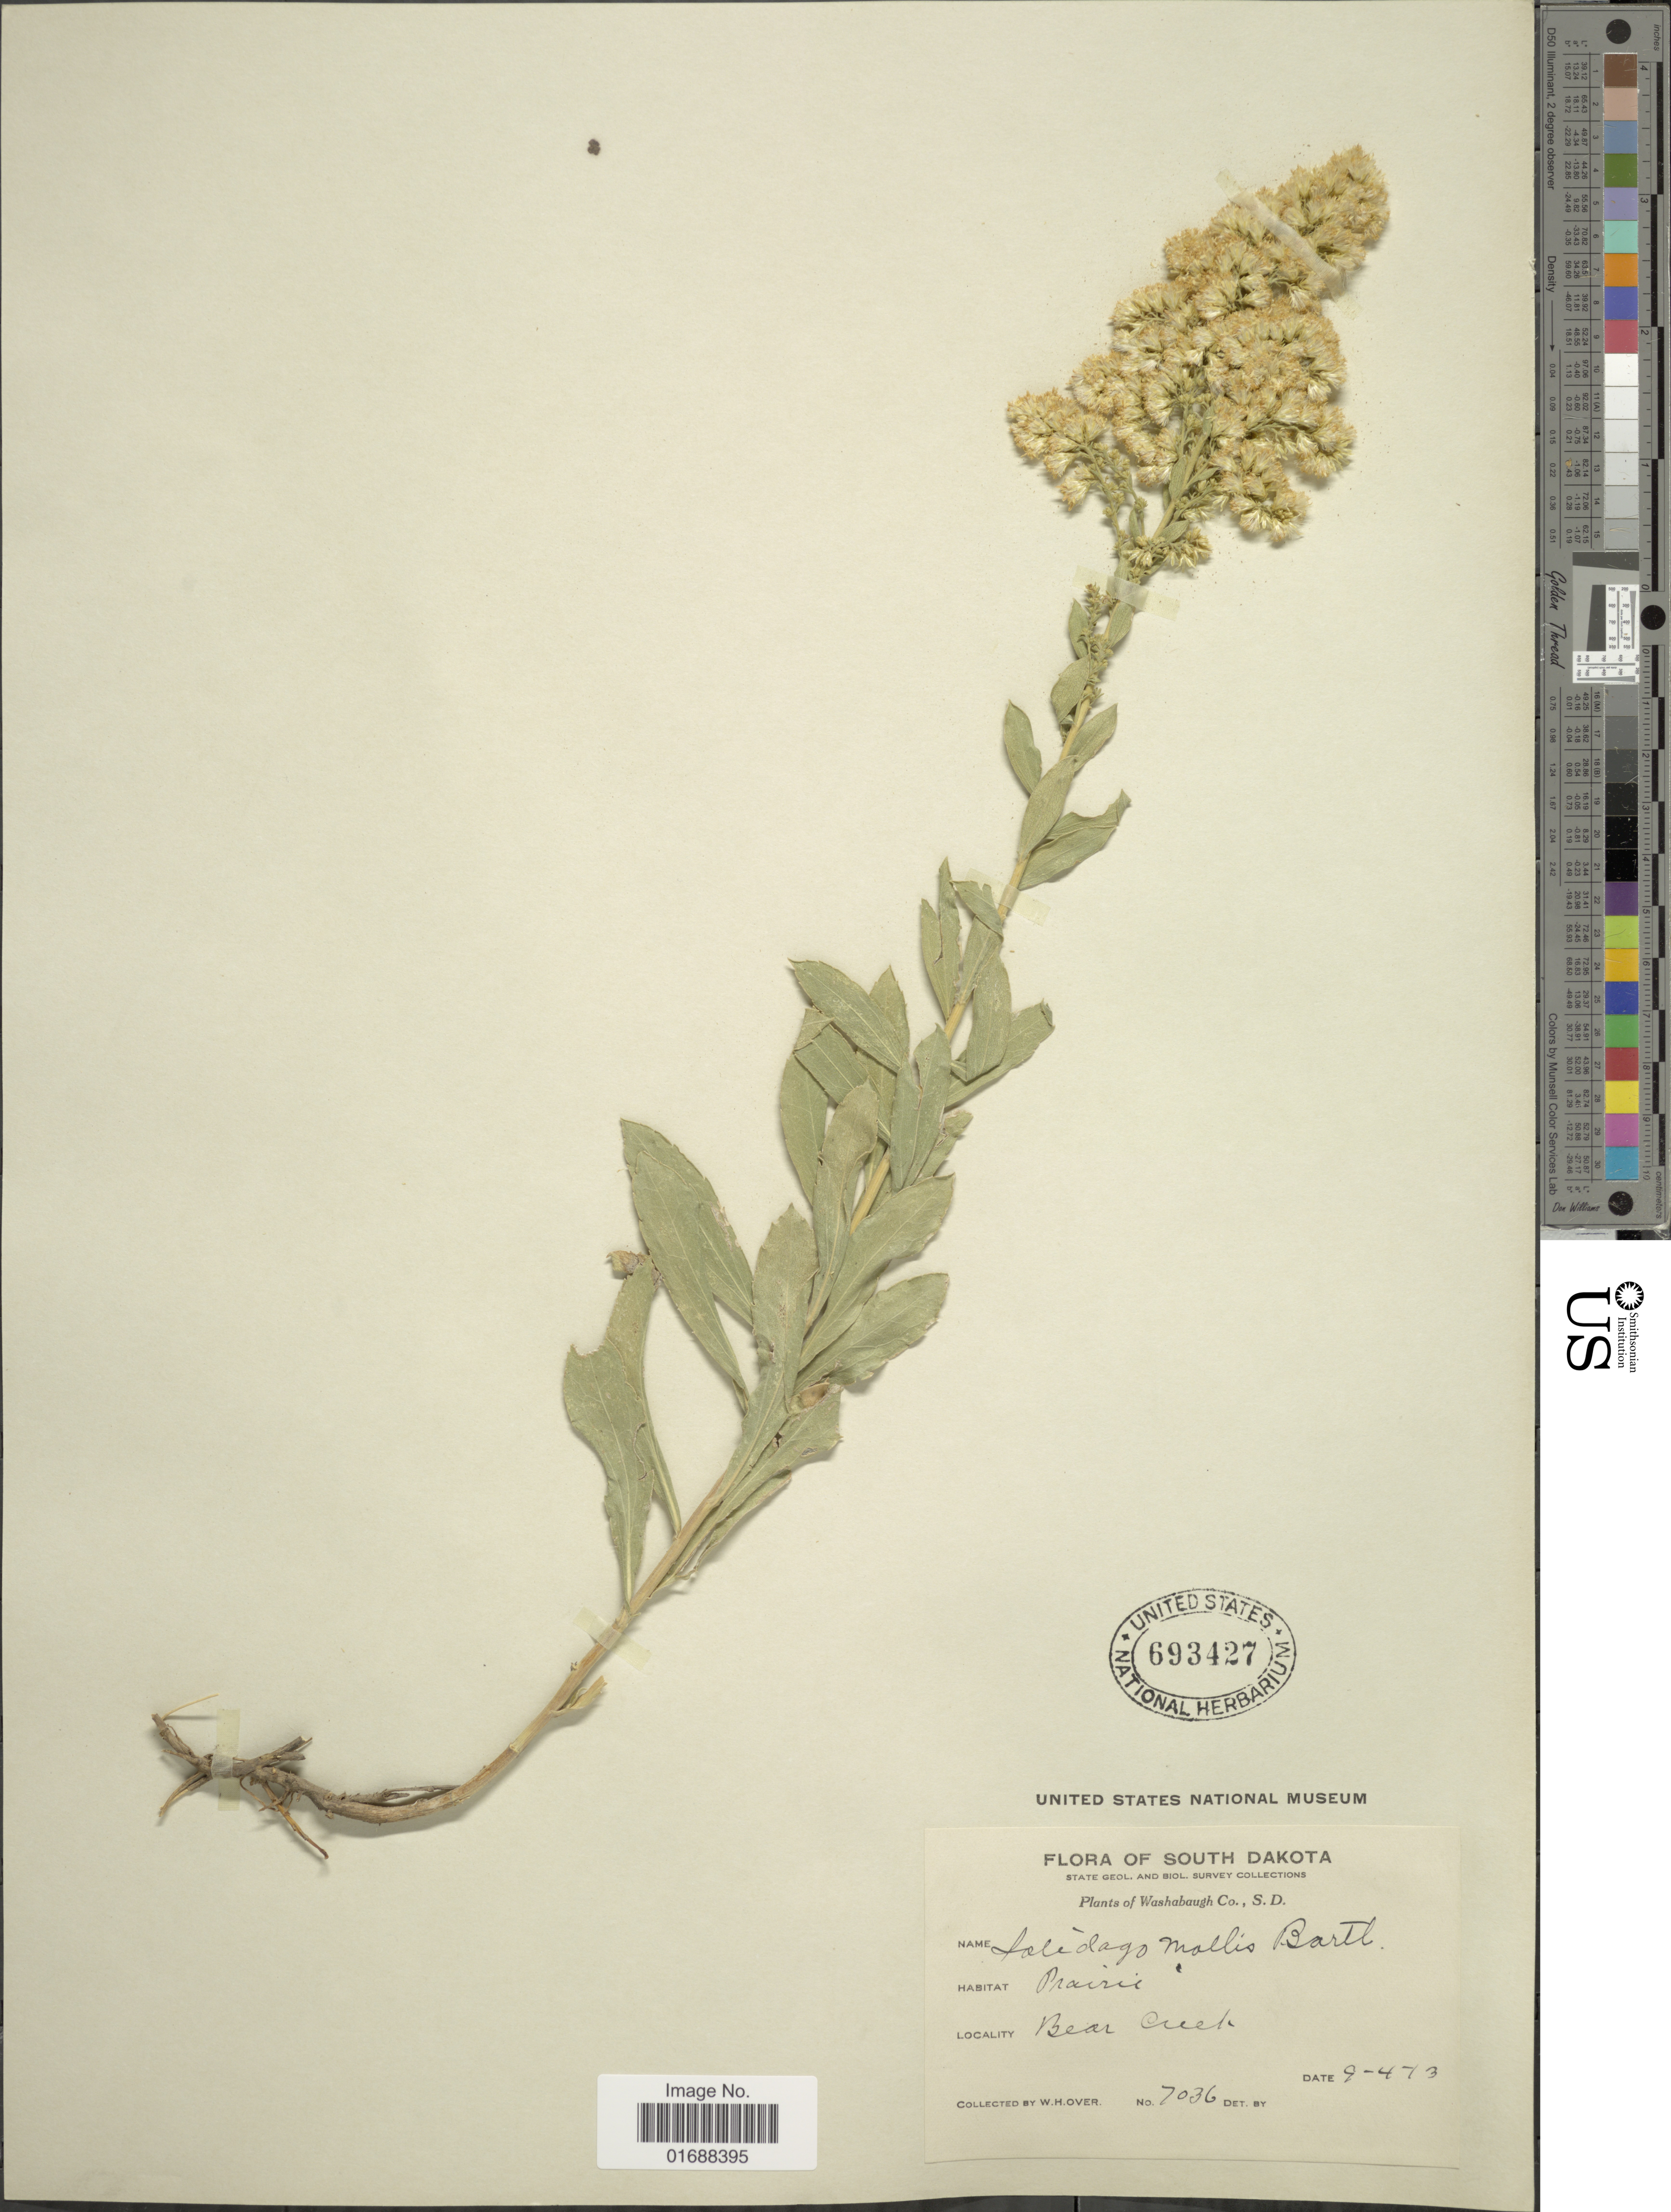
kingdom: Plantae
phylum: Tracheophyta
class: Magnoliopsida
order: Asterales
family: Asteraceae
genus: Solidago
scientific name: Solidago mollis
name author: Bartl.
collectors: W. Over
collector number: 7036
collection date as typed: Transcribed d/m/y: 4/9/13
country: United States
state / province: South Dakota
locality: Prairie. Washabaugh Co., S. D.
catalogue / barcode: US 693427